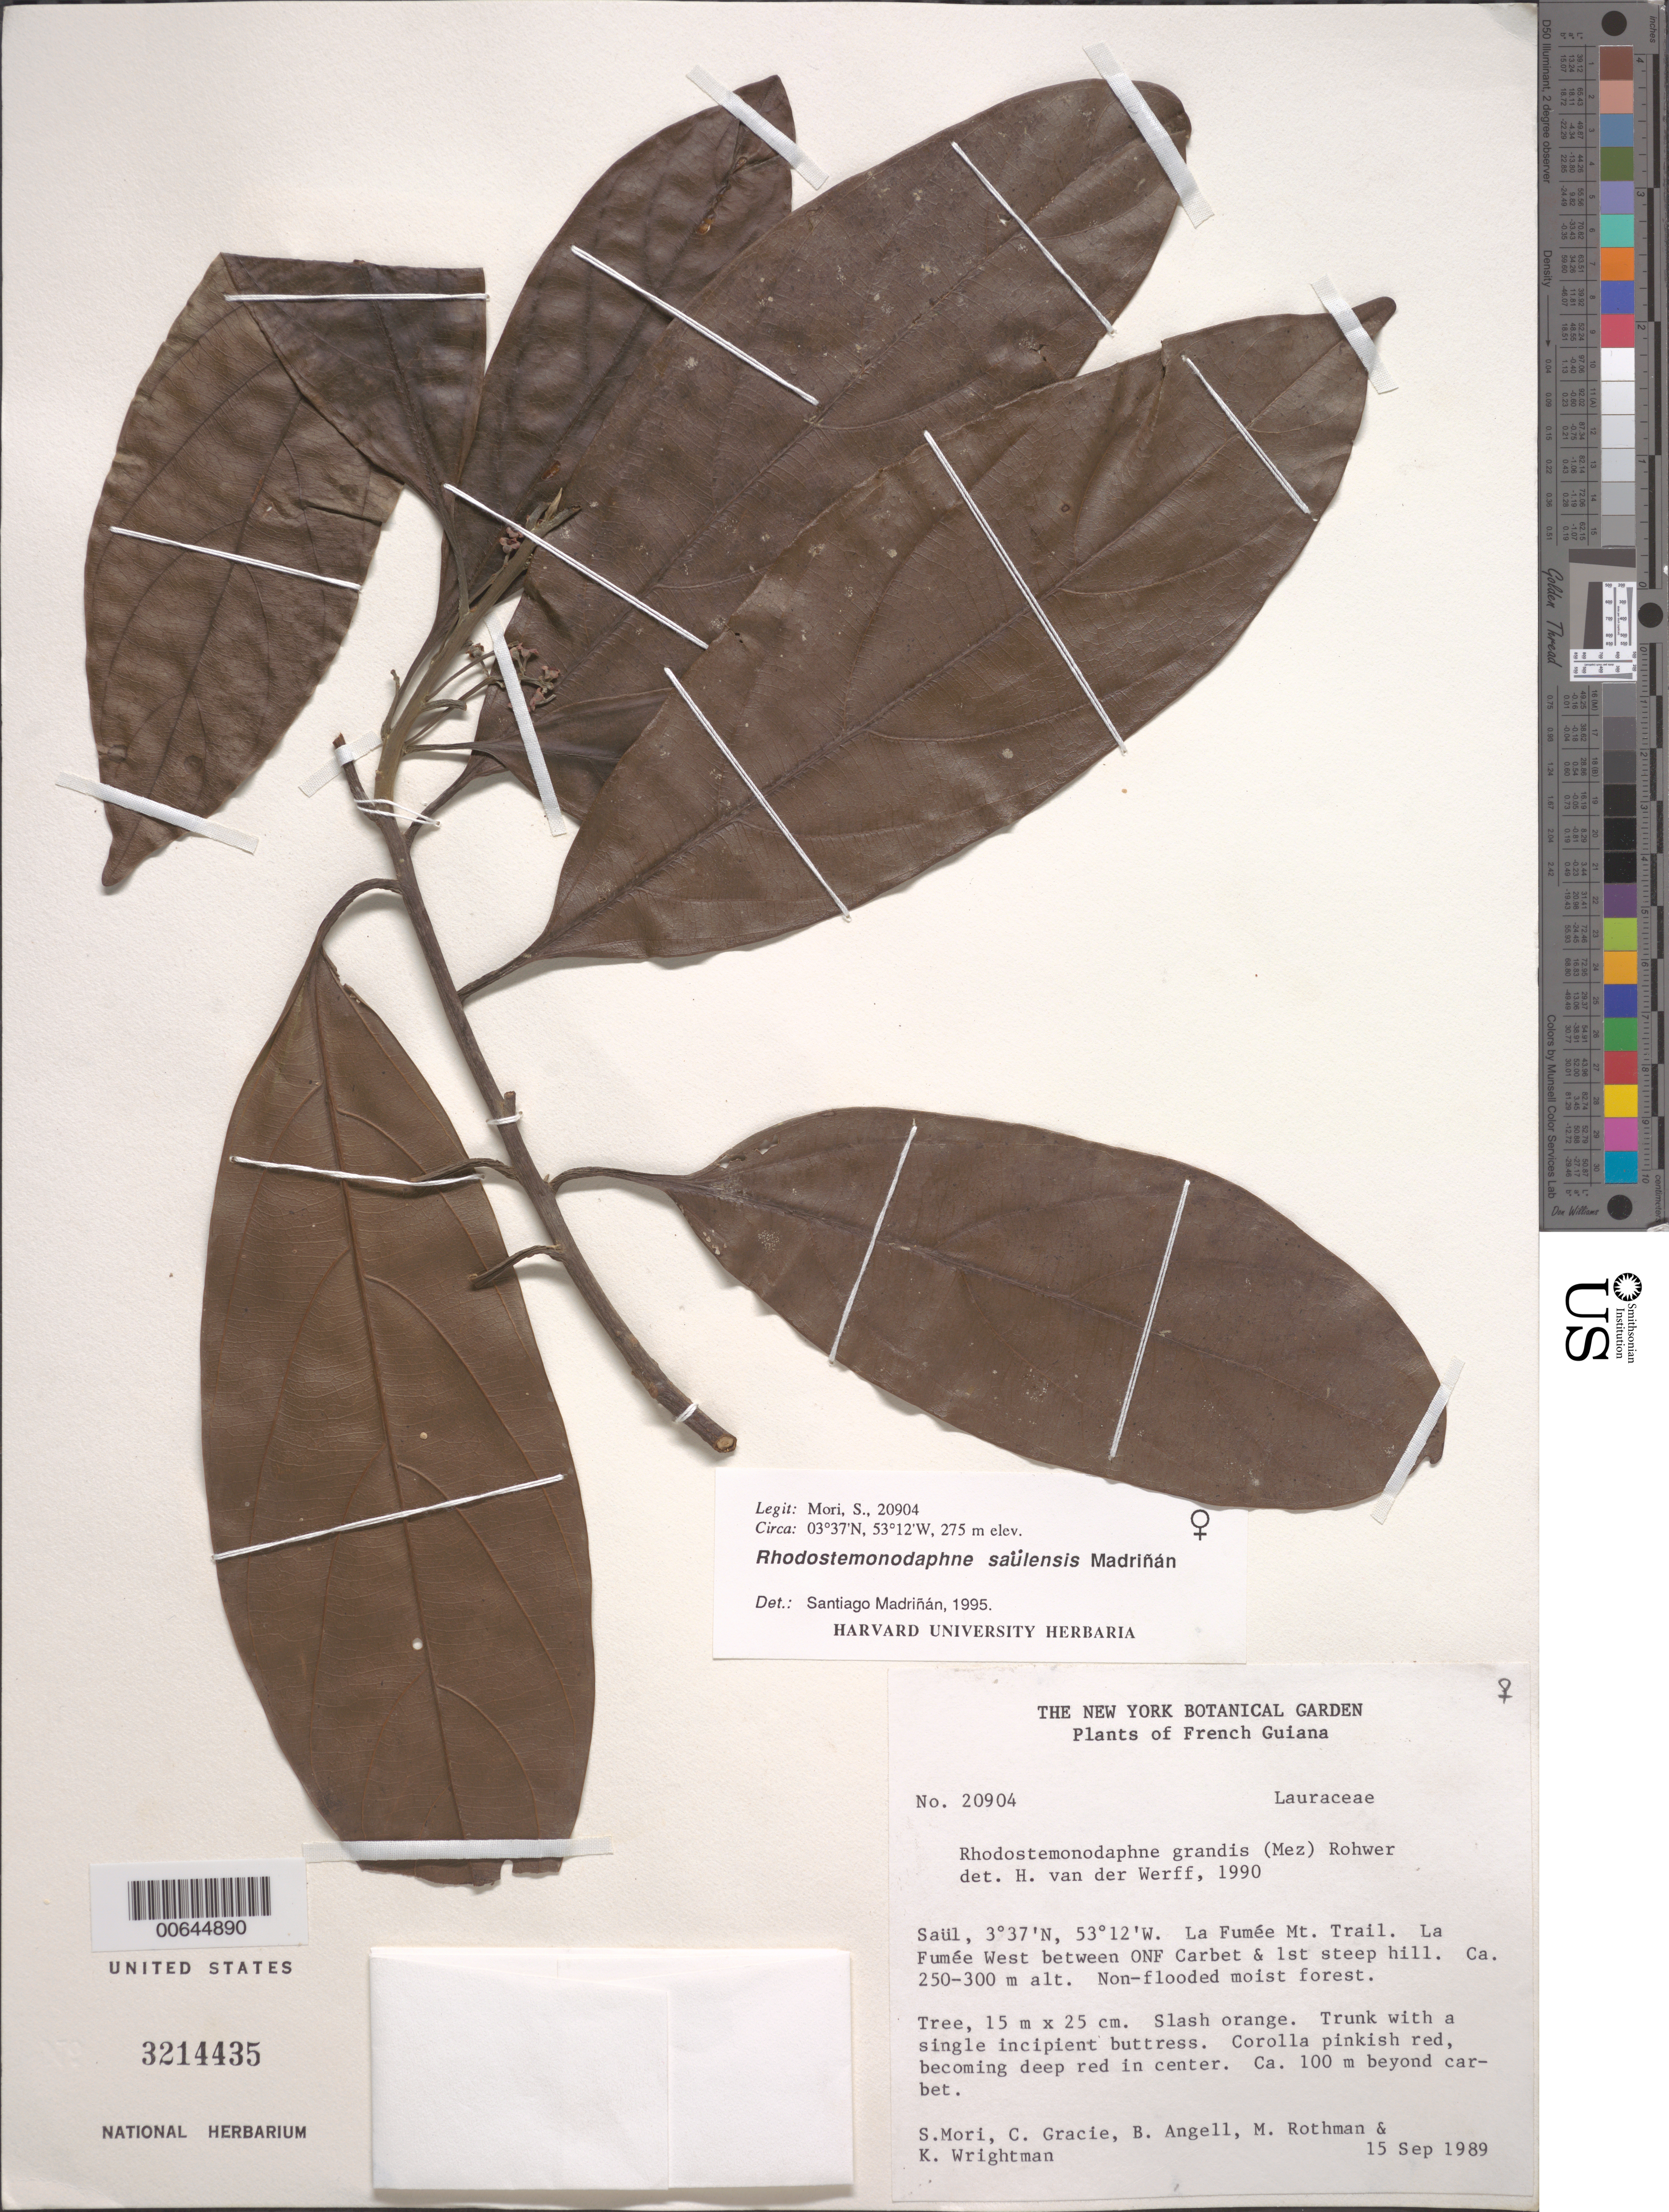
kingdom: Plantae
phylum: Tracheophyta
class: Magnoliopsida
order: Laurales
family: Lauraceae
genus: Rhodostemonodaphne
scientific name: Rhodostemonodaphne saulensis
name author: Madriñán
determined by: Madriñán, S.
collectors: S. Mori, C. A. Gracie, Bobbi Angell, M. Rothman & K. Wrightman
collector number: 20904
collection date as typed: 15-Sep-89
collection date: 1989-09-15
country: French Guiana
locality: Saül, La Fumée Mt. Trail, La Fumée W between ONF Carbet & 1st steep hill; ca. 100 m beyond Carbet.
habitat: Non-flooded moist forest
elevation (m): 250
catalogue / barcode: US 3214435